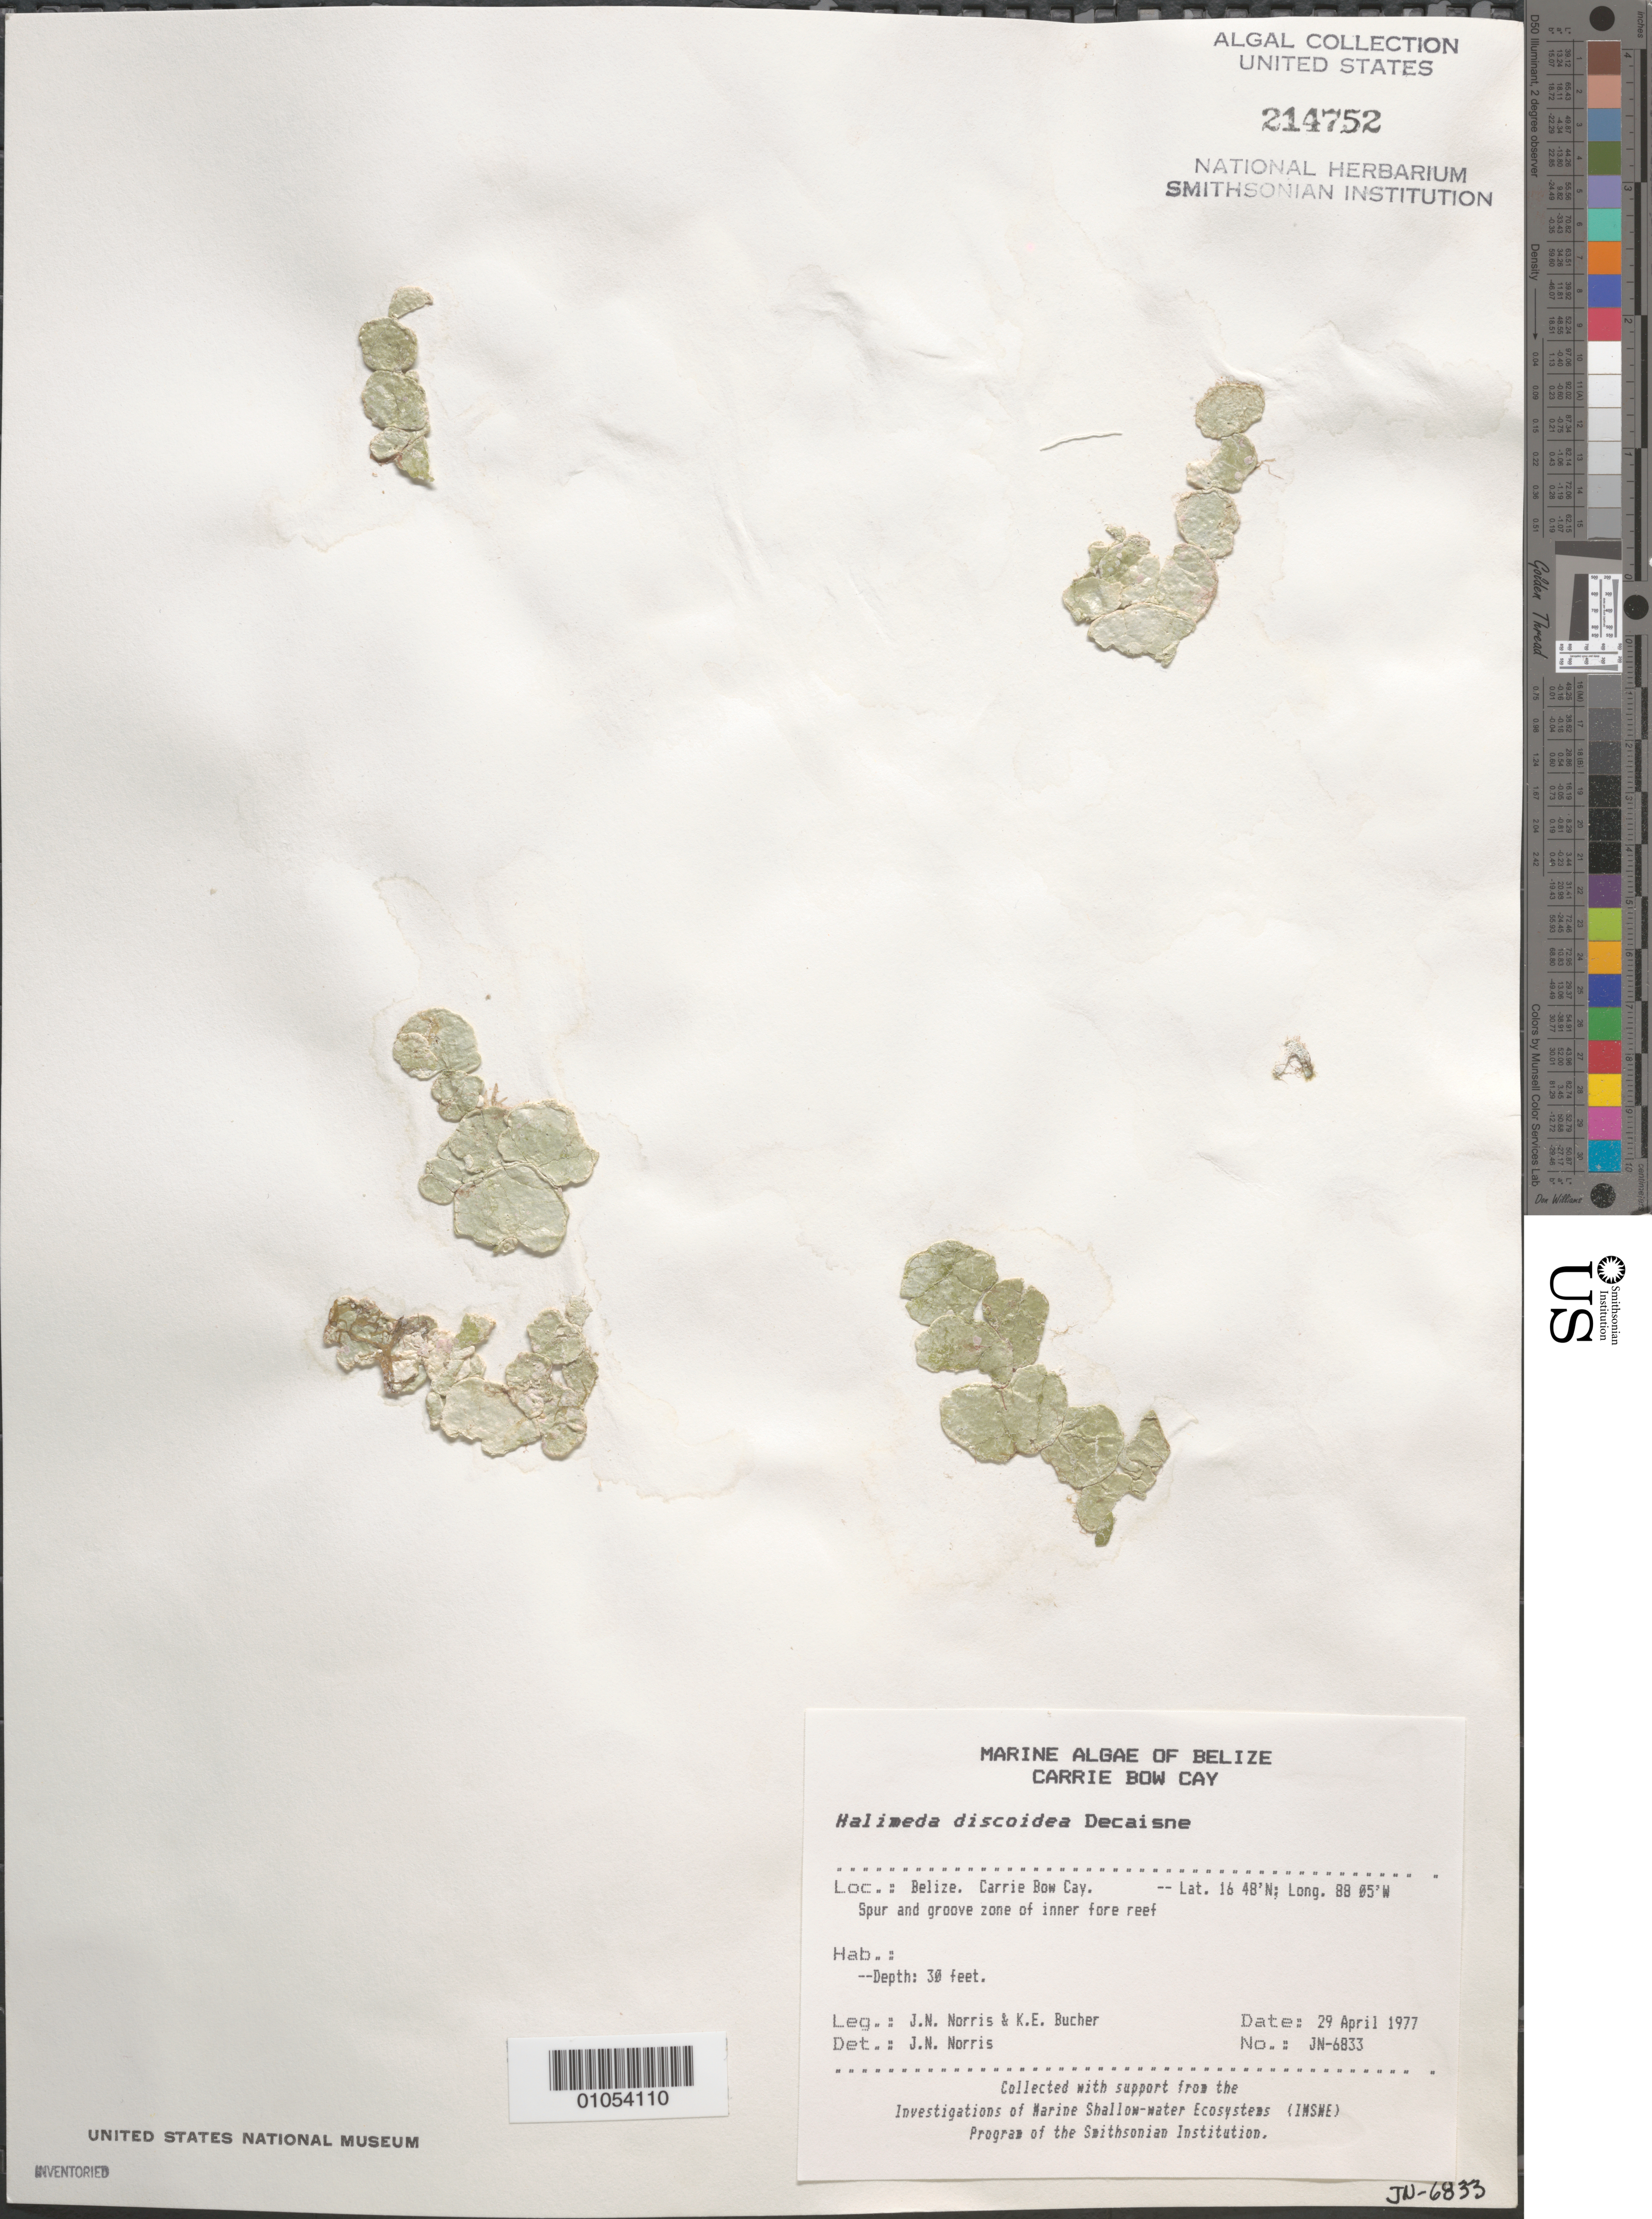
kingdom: Plantae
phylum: Chlorophyta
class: Ulvophyceae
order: Bryopsidales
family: Halimedaceae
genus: Halimeda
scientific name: Halimeda discoidea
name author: Decne.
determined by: Norris, James N.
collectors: J. N. Norris & K. E. Bucher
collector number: JN-6833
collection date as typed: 29 Apr 1977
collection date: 1977-04-29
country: Belize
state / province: Stann Creek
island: Carrie Bow Cay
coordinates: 16 48'N, 88 05'W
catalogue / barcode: US 214752